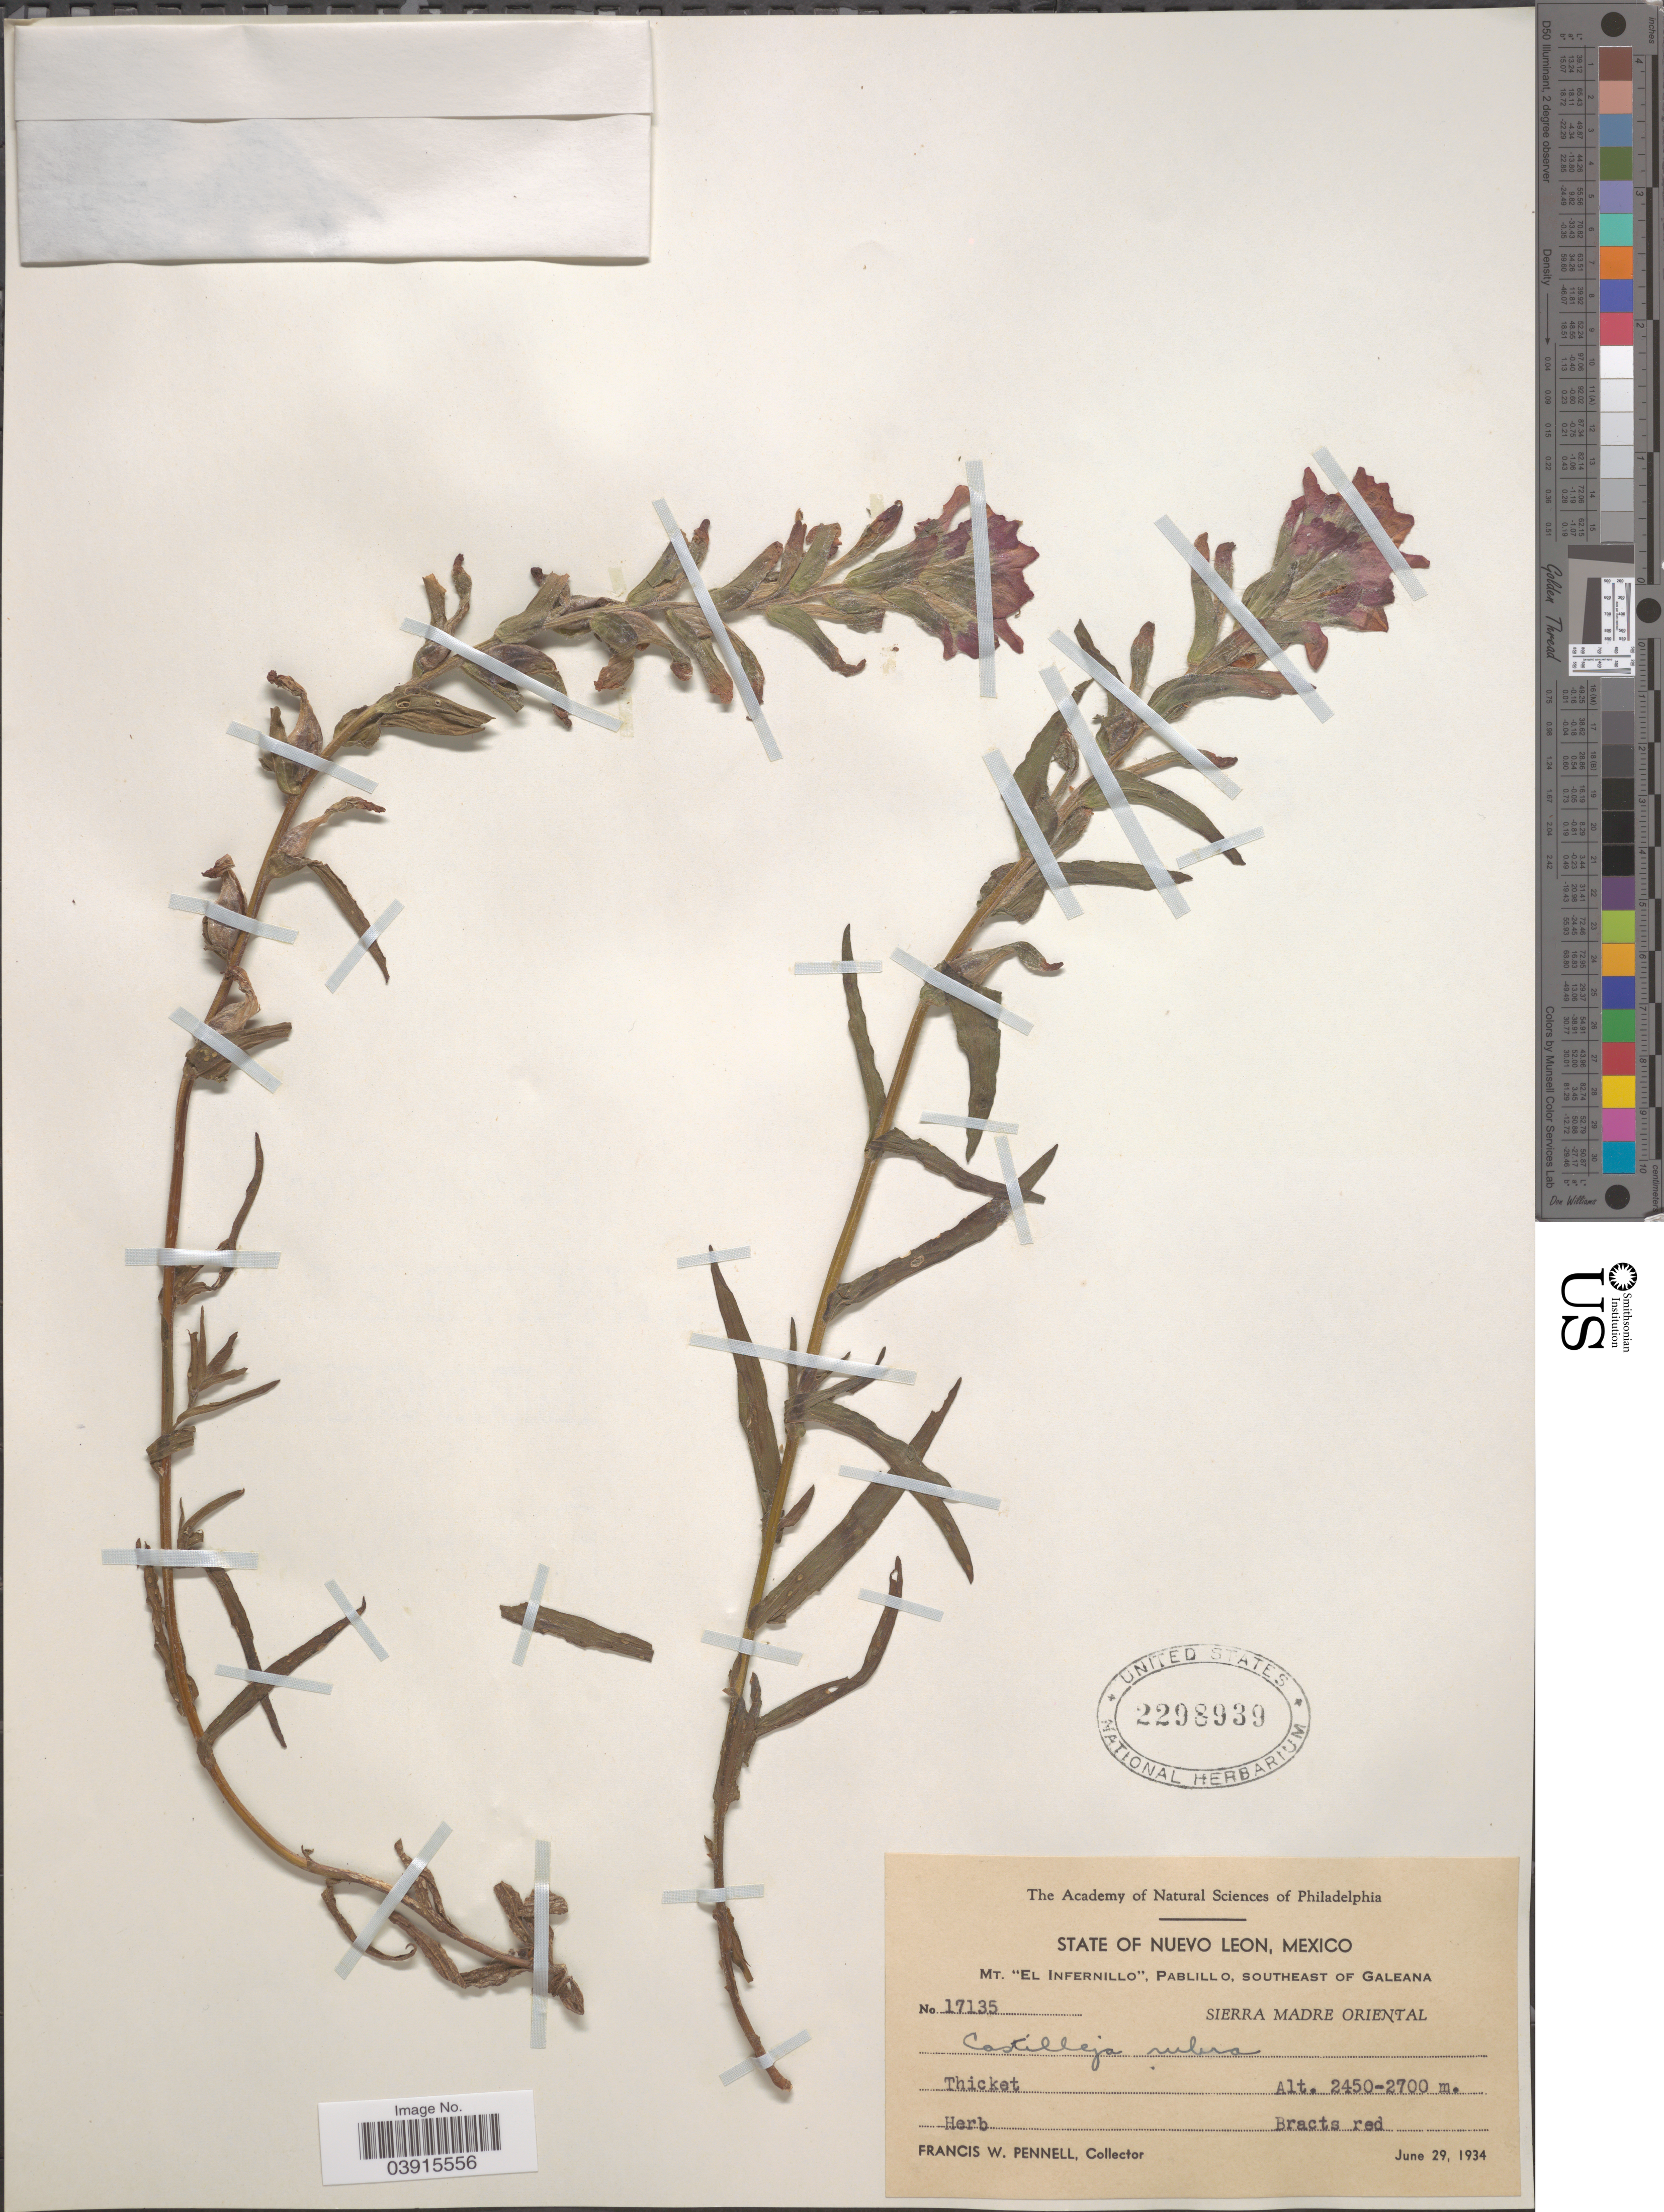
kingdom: Plantae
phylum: Tracheophyta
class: Magnoliopsida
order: Lamiales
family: Orobanchaceae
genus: Castilleja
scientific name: Castilleja scorzonerifolia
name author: Kunth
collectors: F. W. Pennell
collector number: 17135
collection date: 1934-06-29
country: Mexico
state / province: Nuevo León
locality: Mt. "El Infernillo", Pablillo, southeast of Galeana. Sierra Madre Oriental.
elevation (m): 2450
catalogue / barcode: US 2298939